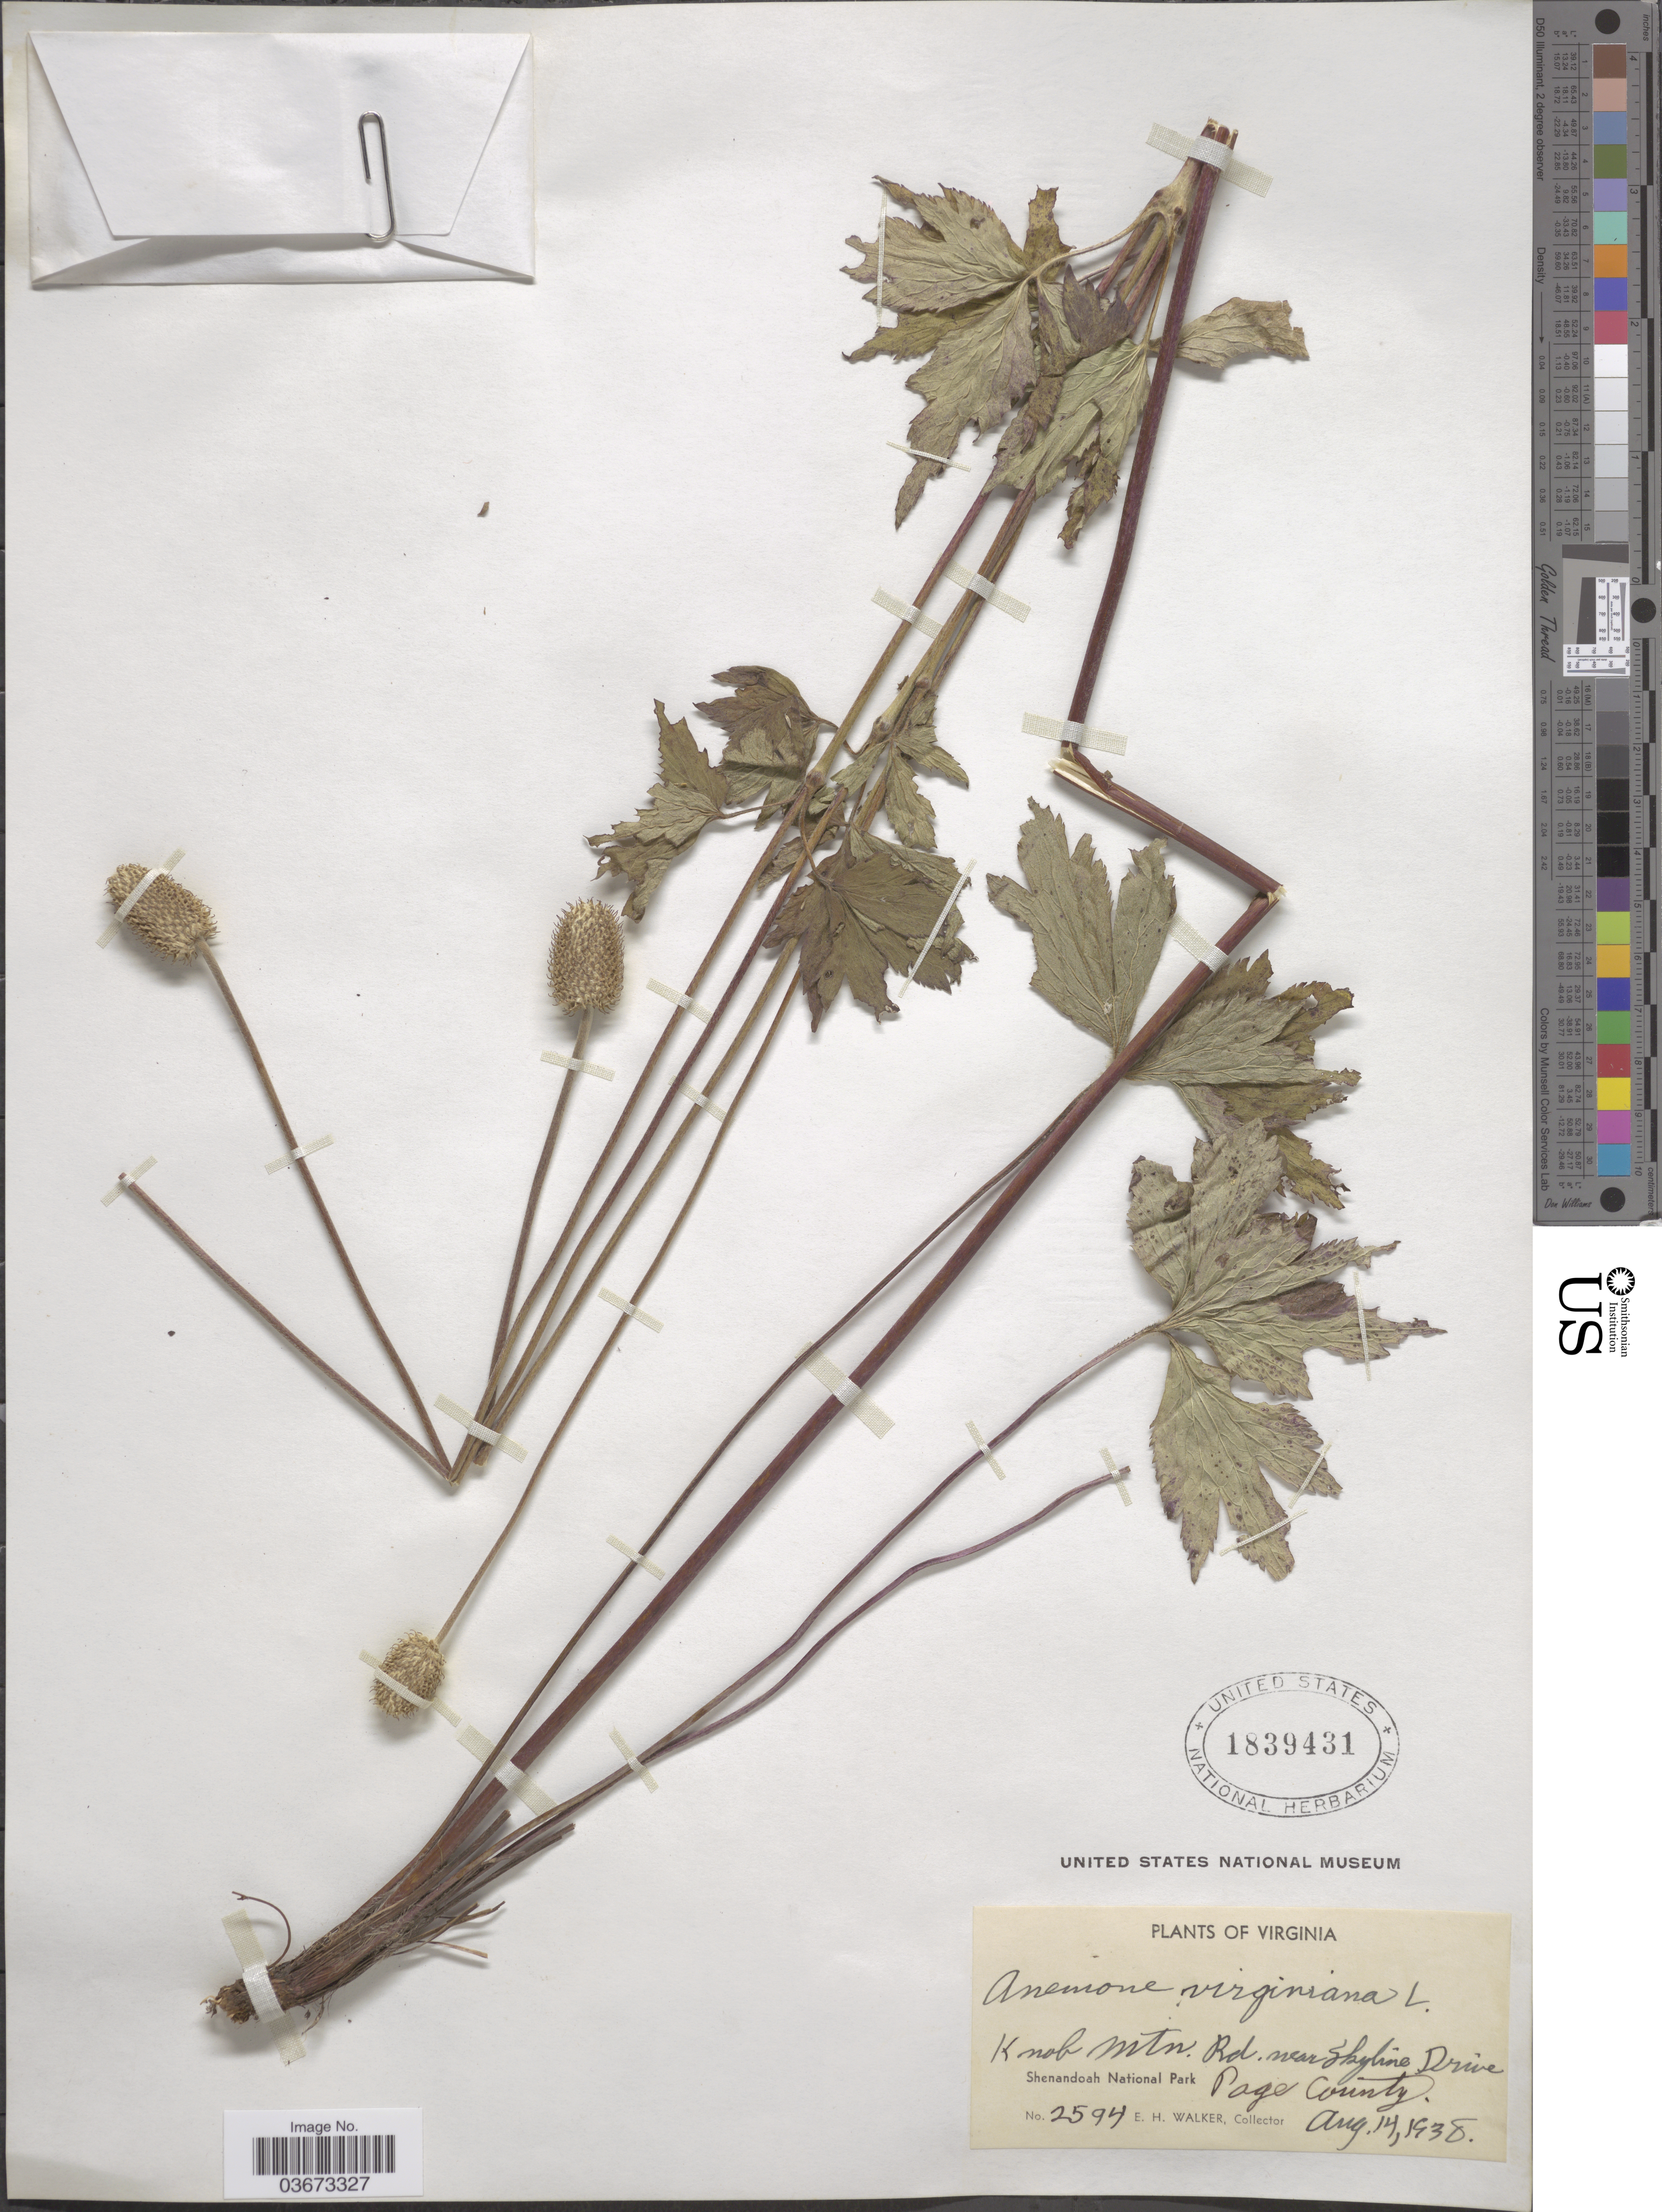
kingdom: Plantae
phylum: Tracheophyta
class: Magnoliopsida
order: Ranunculales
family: Ranunculaceae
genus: Anemone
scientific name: Anemone virginiana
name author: L.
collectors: E. H. Walker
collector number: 2594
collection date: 1938-08-14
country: United States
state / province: Virginia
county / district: Page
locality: Knob Mtn. Rd. near Skyline Drive. Shenandoah National Park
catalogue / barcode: US 1839431